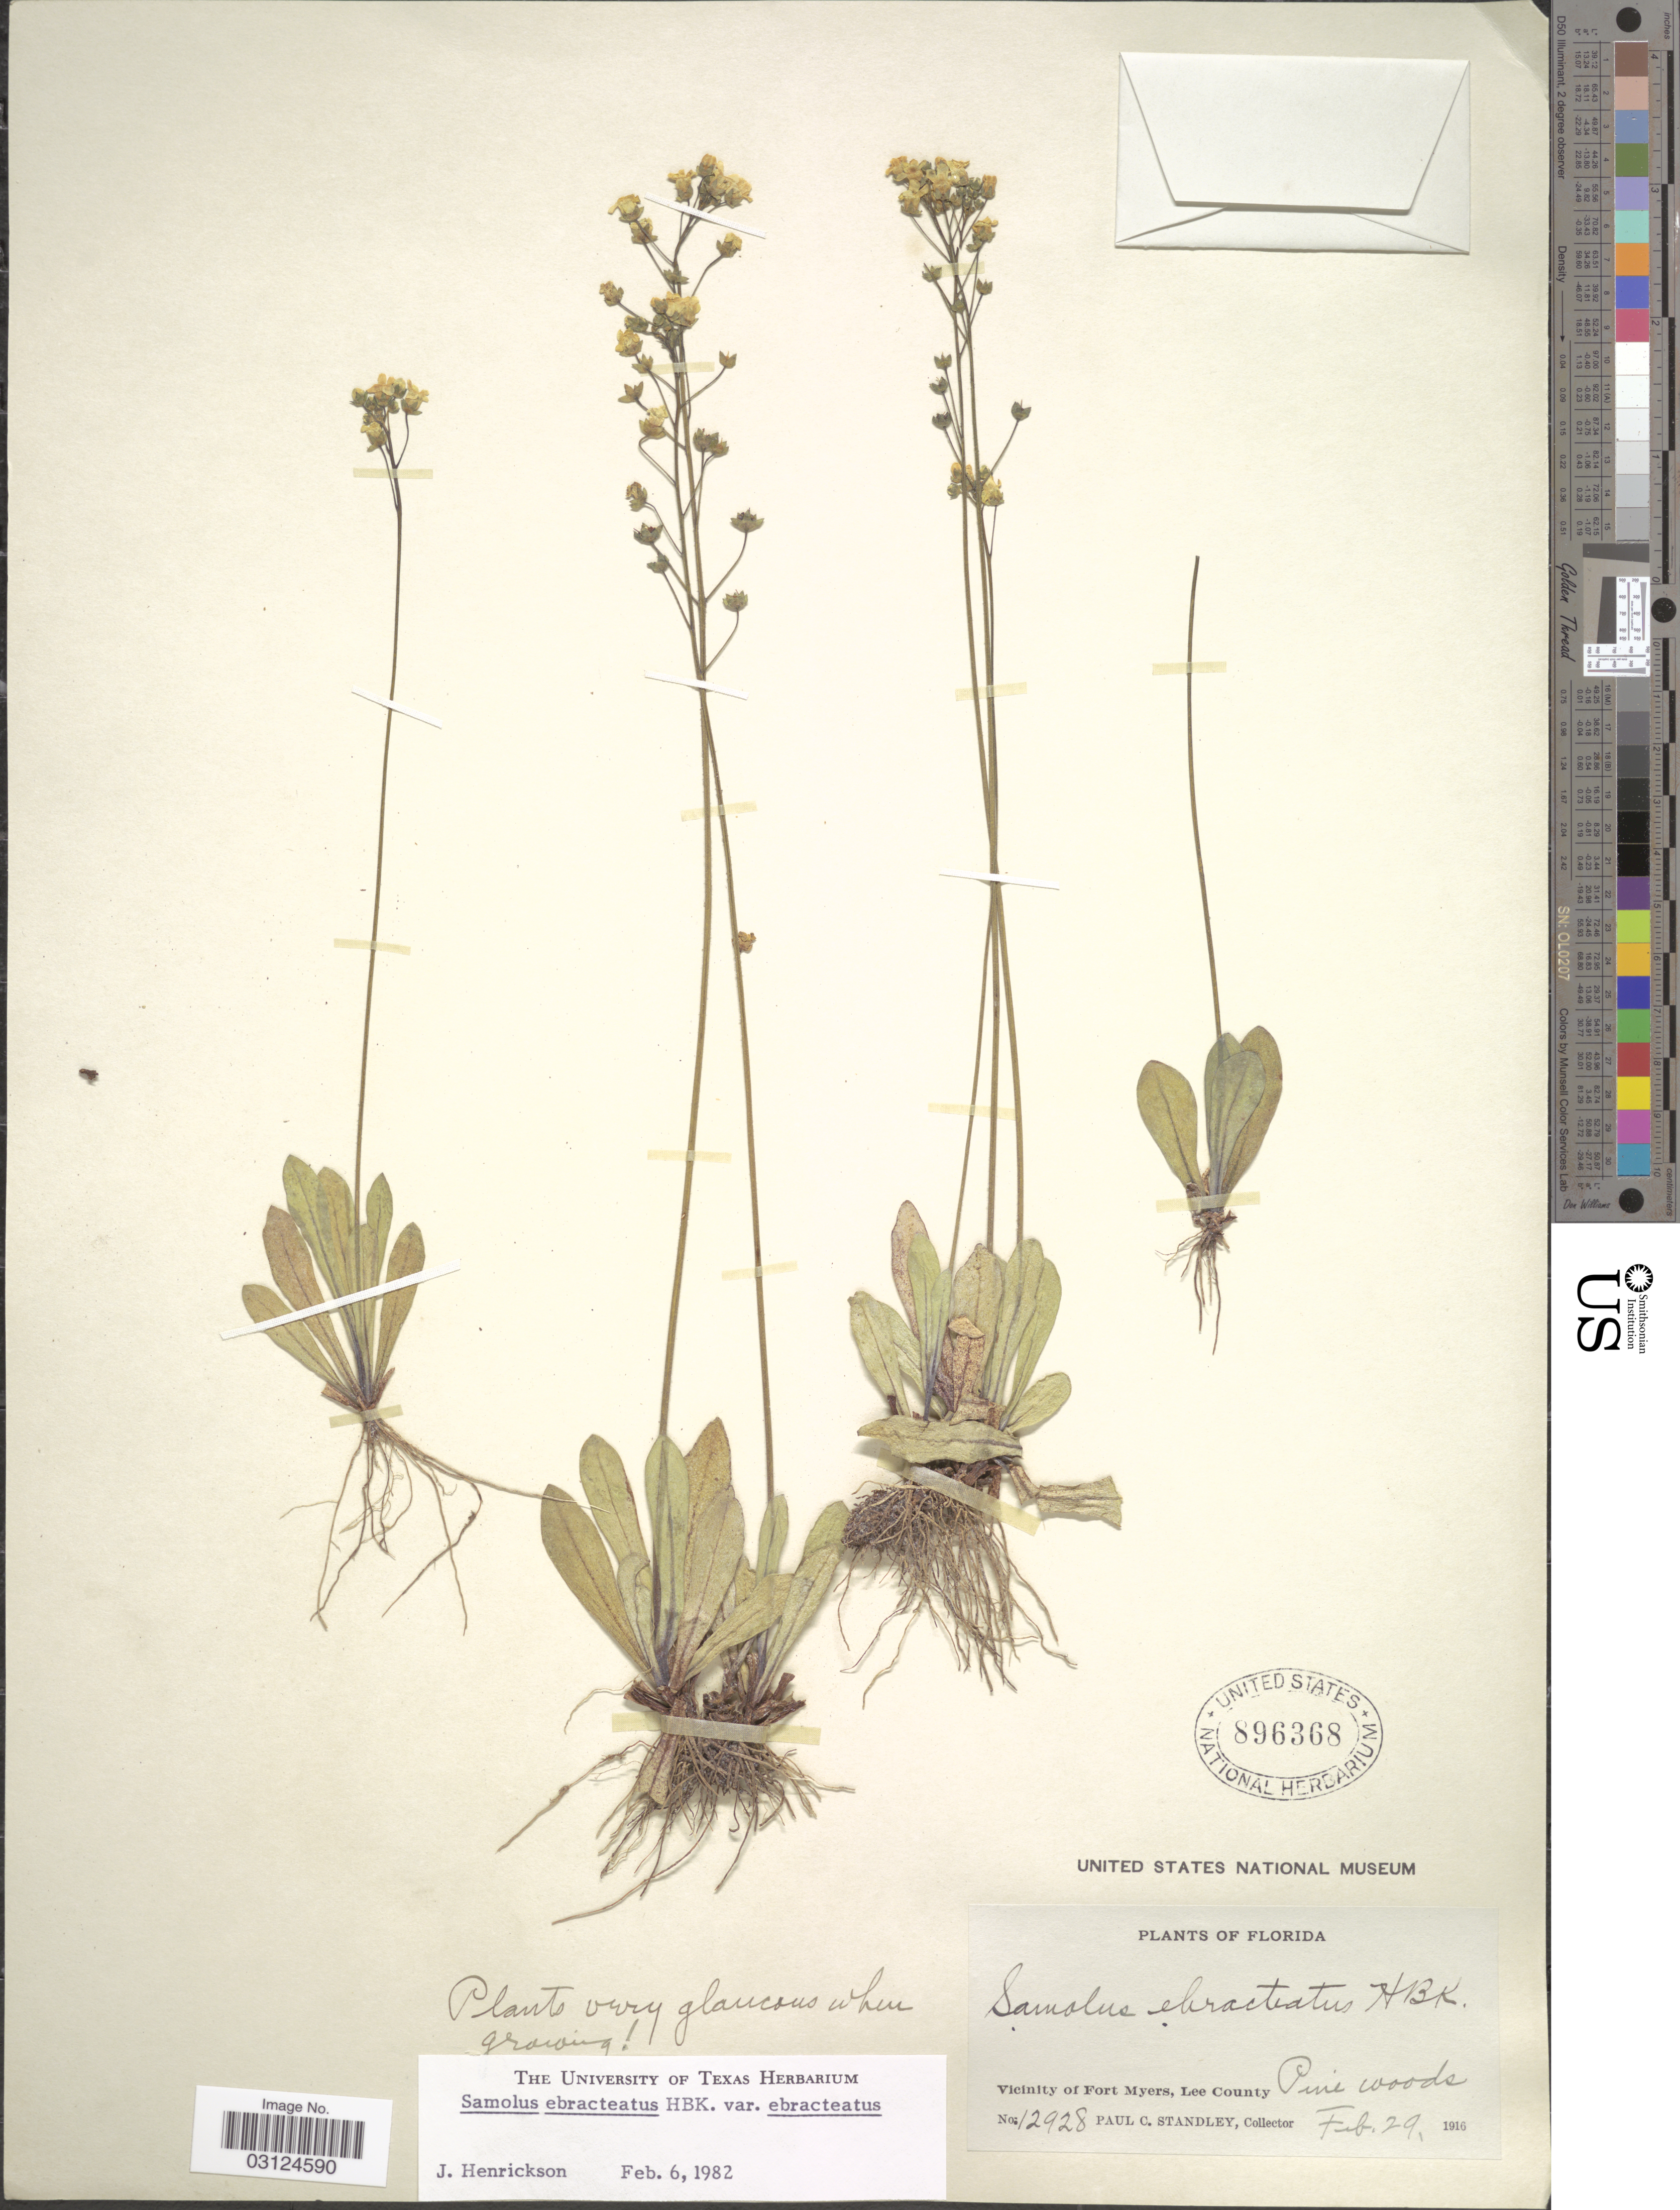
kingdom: Plantae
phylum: Tracheophyta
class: Magnoliopsida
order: Ericales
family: Primulaceae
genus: Samolus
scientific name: Samolus ebracteatus subsp. ebracteatus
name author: Kunth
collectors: P. C. Standley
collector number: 12928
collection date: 1916-02-29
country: United States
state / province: Florida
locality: Vicinity of Fort Myers, Lee County. Pine woods.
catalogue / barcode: US 896368